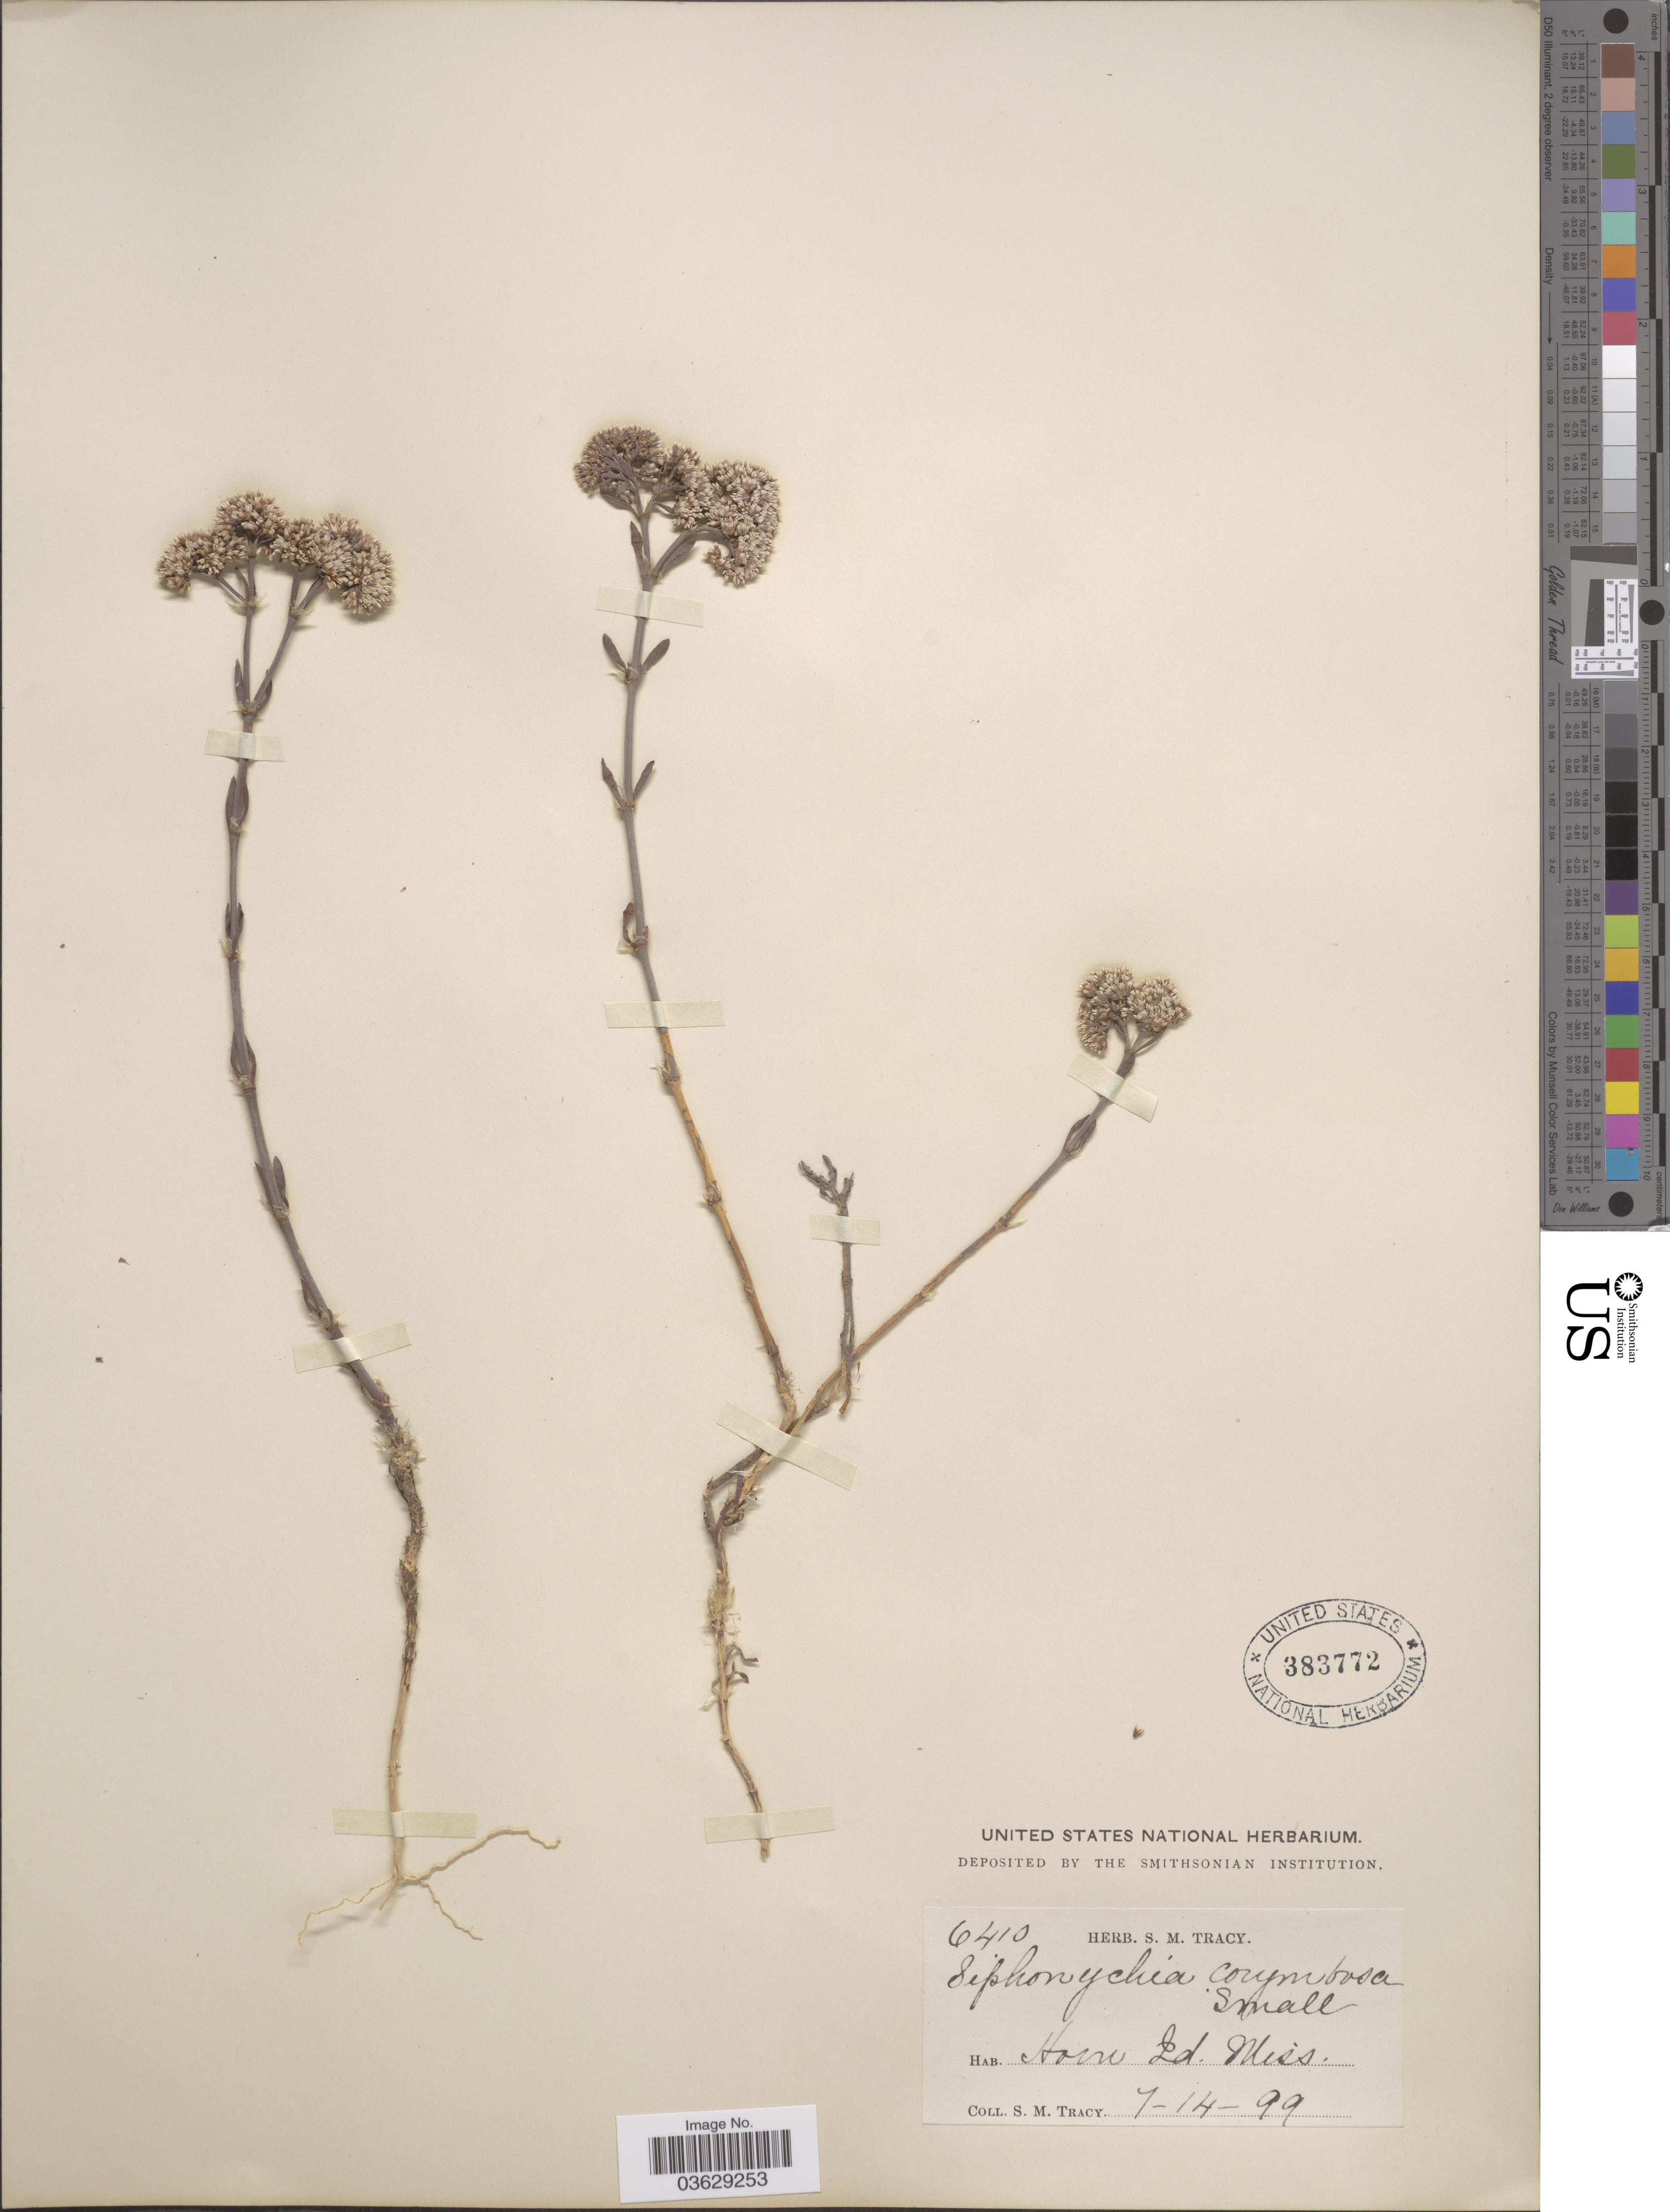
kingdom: Plantae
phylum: Tracheophyta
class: Magnoliopsida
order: Caryophyllales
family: Caryophyllaceae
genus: Paronychia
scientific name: Paronychia erecta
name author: (Chapm.) Shinners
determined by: Strong, Mark T., (BOT), Smithsonian Institution - National Museum of Natural History (UNITED STATES)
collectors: S. M. Tracy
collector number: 6410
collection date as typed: Transcribed d/m/y: 14/7/99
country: United States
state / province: Mississippi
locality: Horn Id.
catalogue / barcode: US 383772